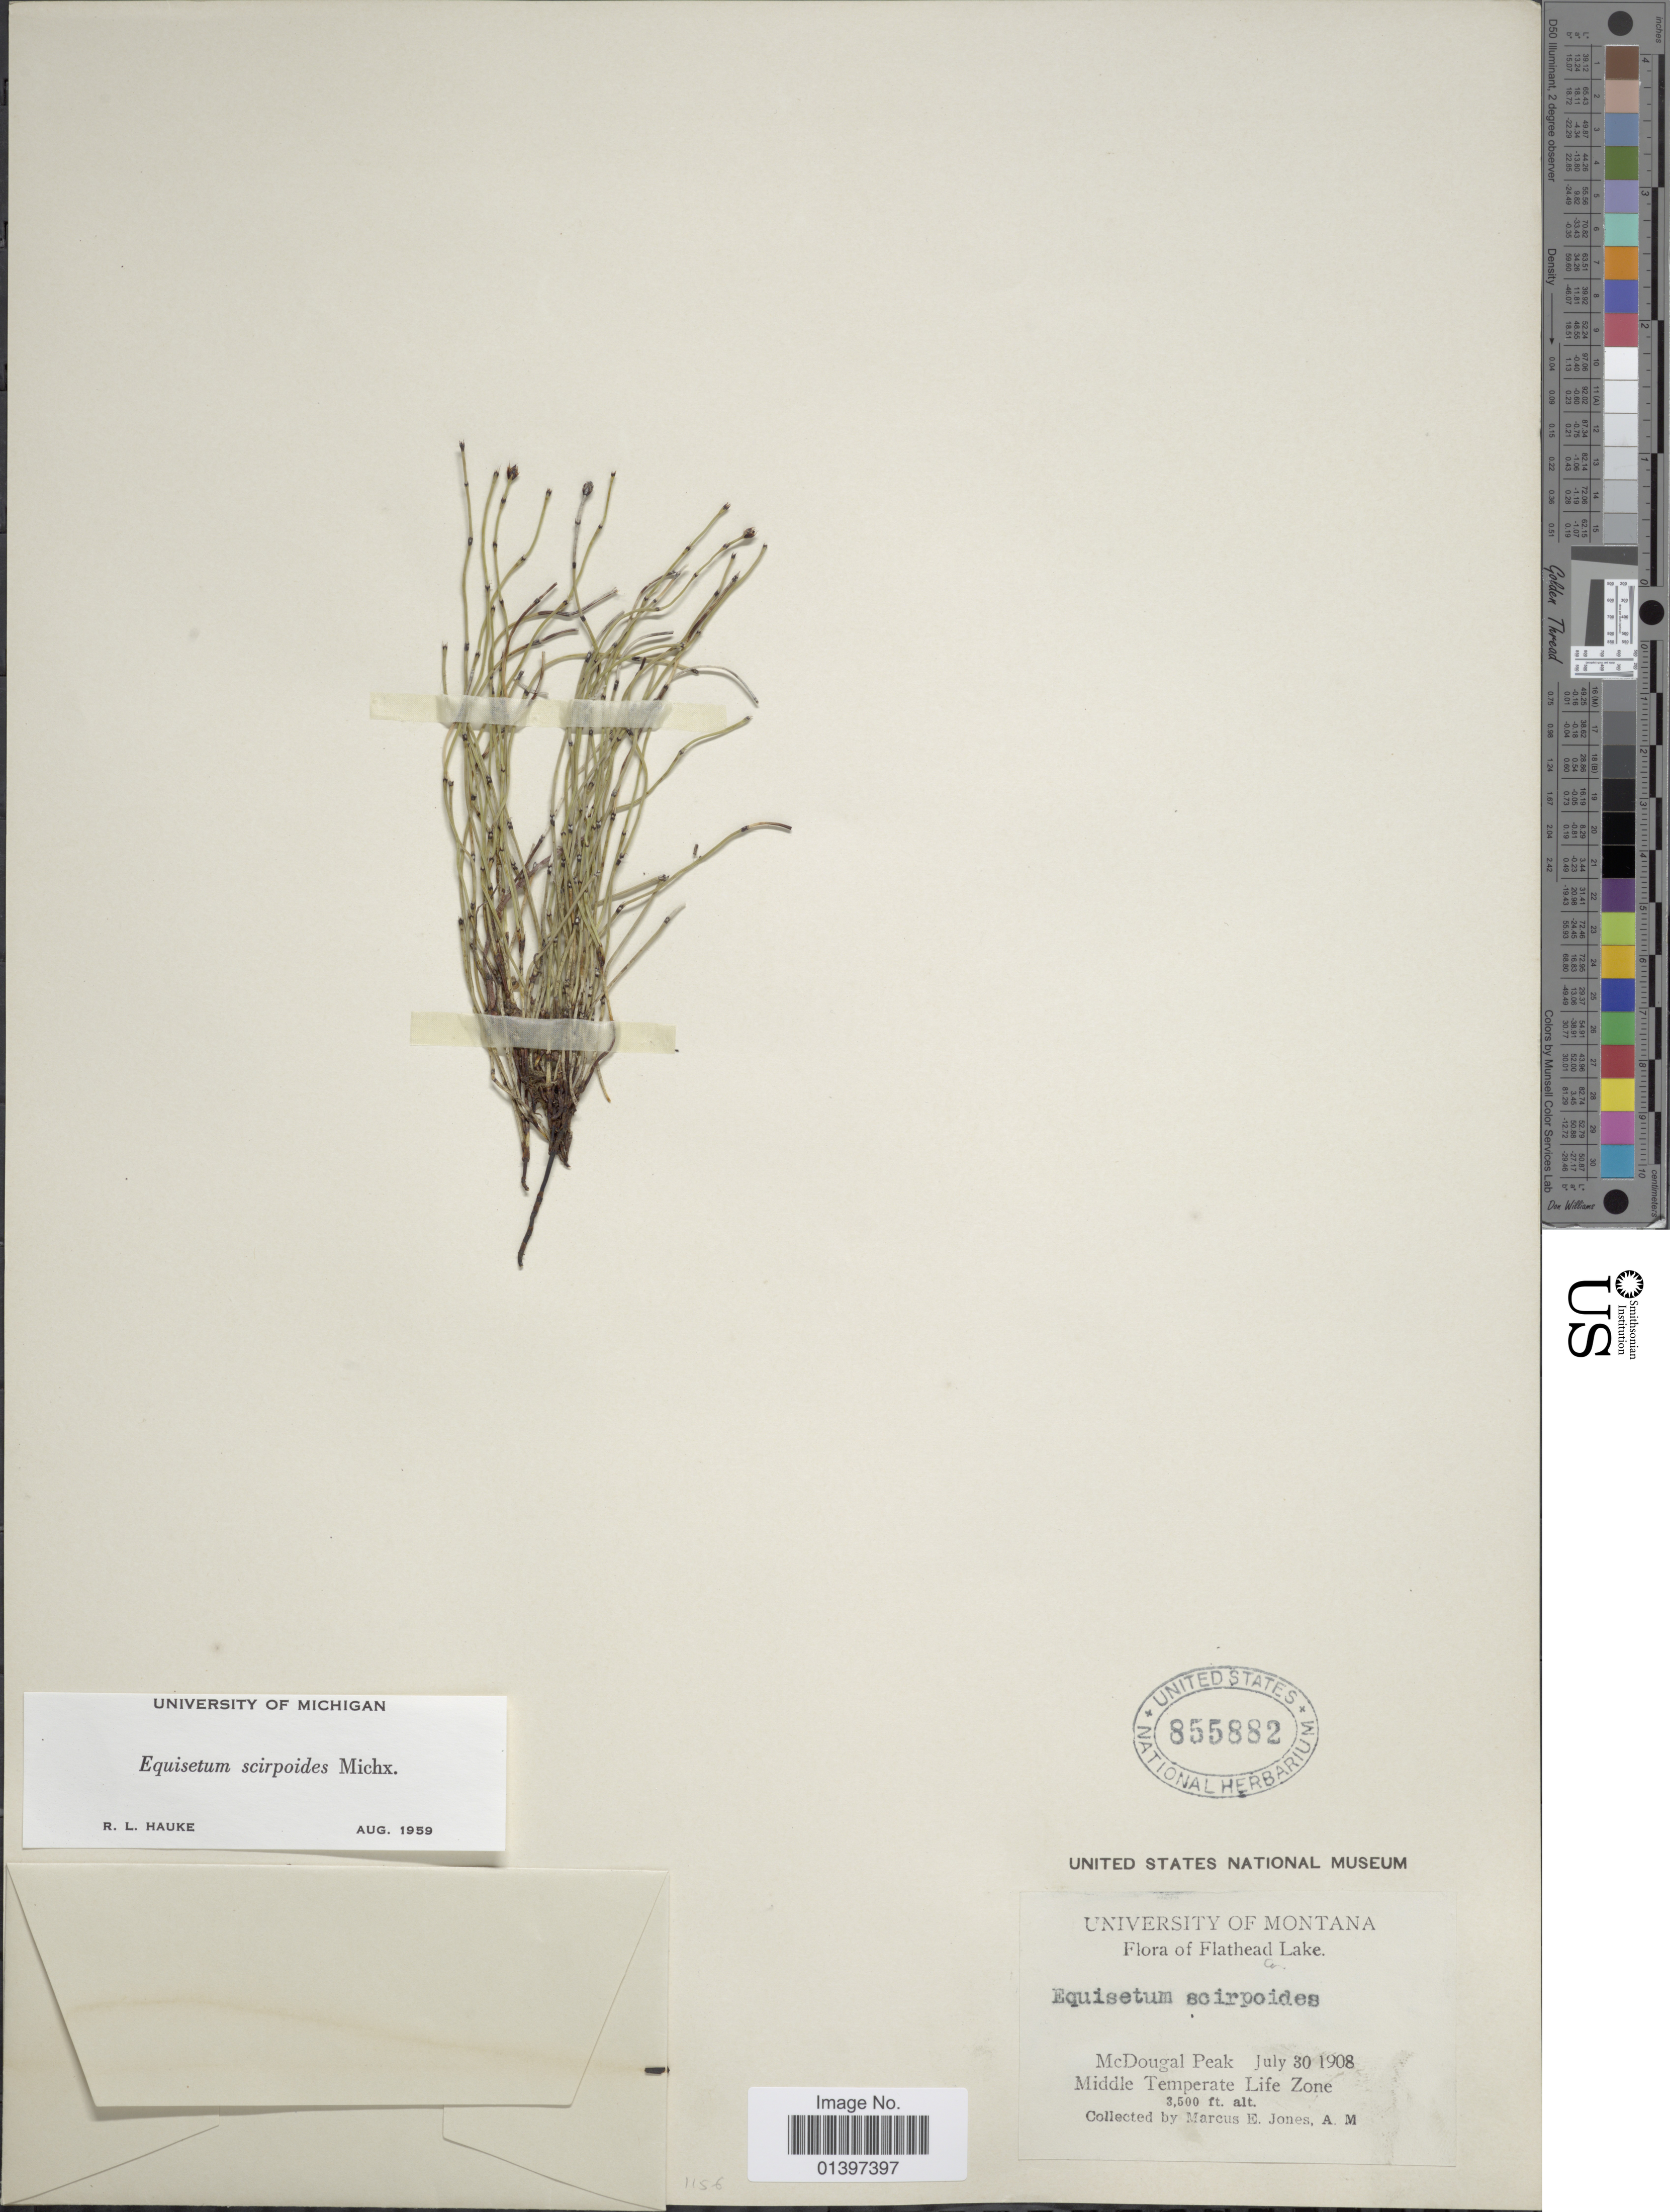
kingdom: Plantae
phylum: Tracheophyta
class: Polypodiopsida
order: Equisetales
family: Equisetaceae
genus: Equisetum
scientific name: Equisetum scirpoides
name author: Michx.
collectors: M. E. Jones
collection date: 1908-07-30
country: United States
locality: Flora of Flathead Lake, McDougal Peak, Middle Temperate Life Zone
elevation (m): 1067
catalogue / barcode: US 855882